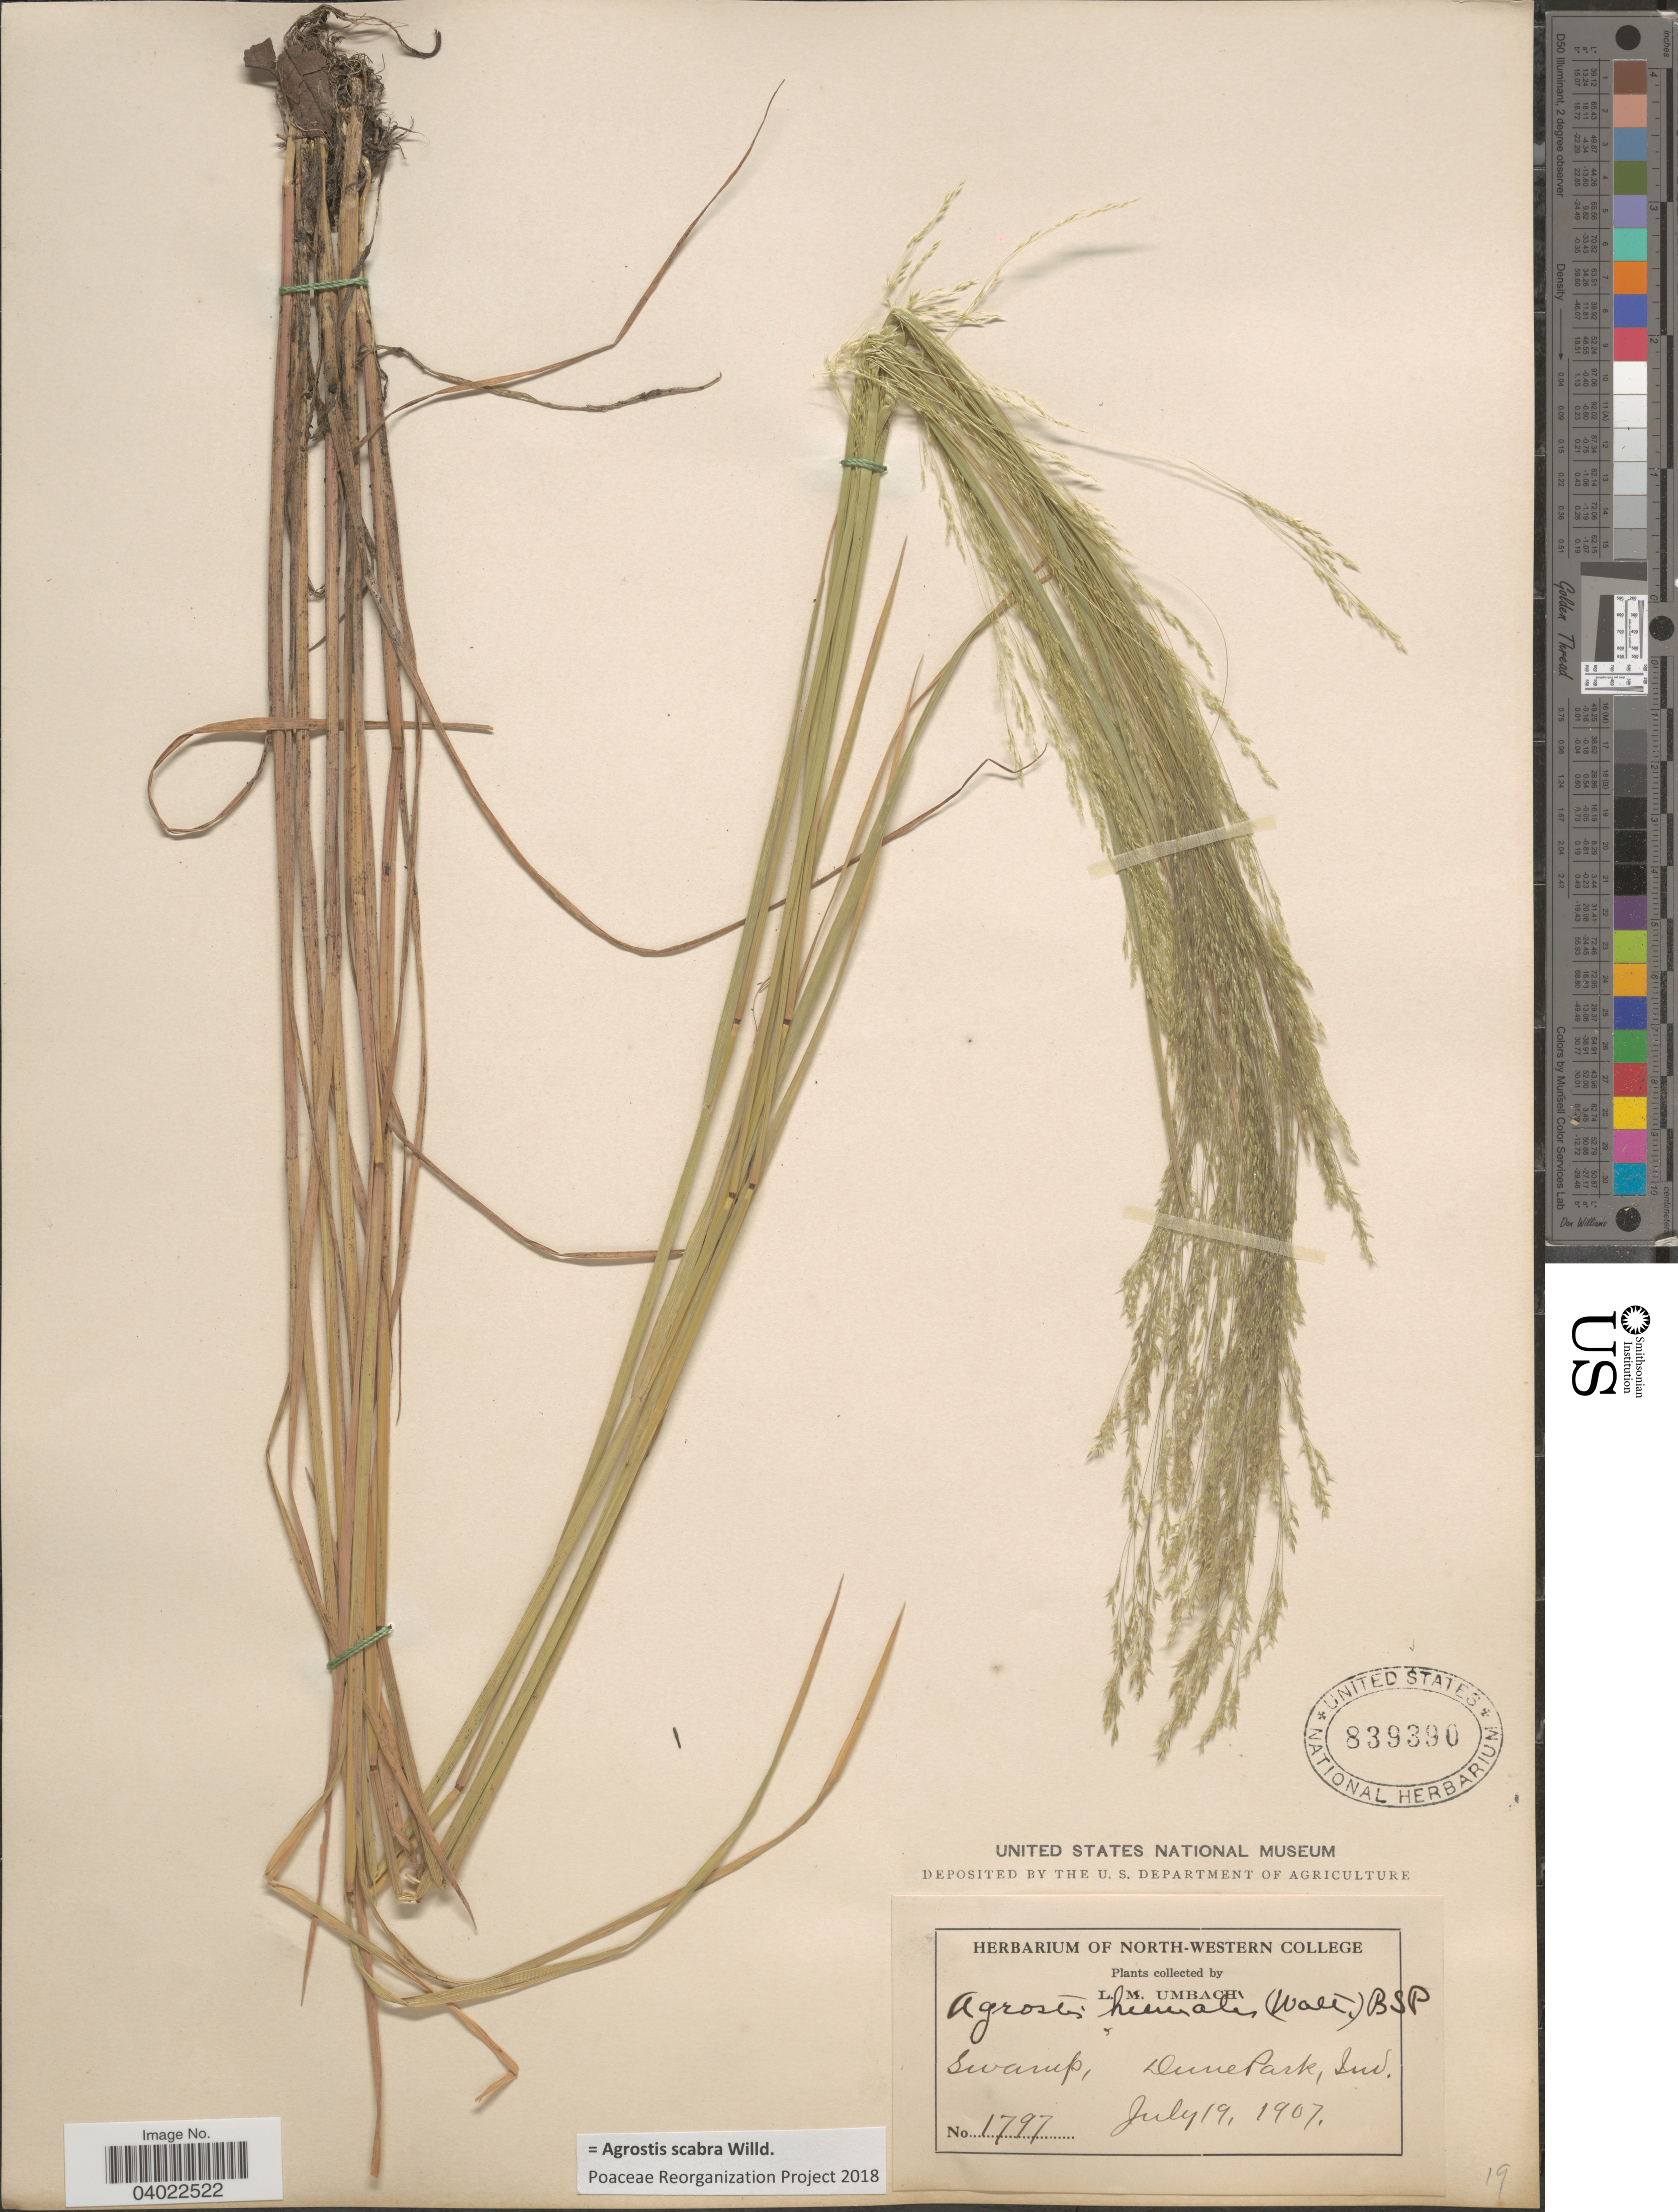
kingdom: Plantae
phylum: Tracheophyta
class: Liliopsida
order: Poales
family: Poaceae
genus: Agrostis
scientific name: Agrostis scabra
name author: Willd.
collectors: L. M. Umbach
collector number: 1797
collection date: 1907-07-19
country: United States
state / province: Indiana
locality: Dune Park.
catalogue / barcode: US 839390